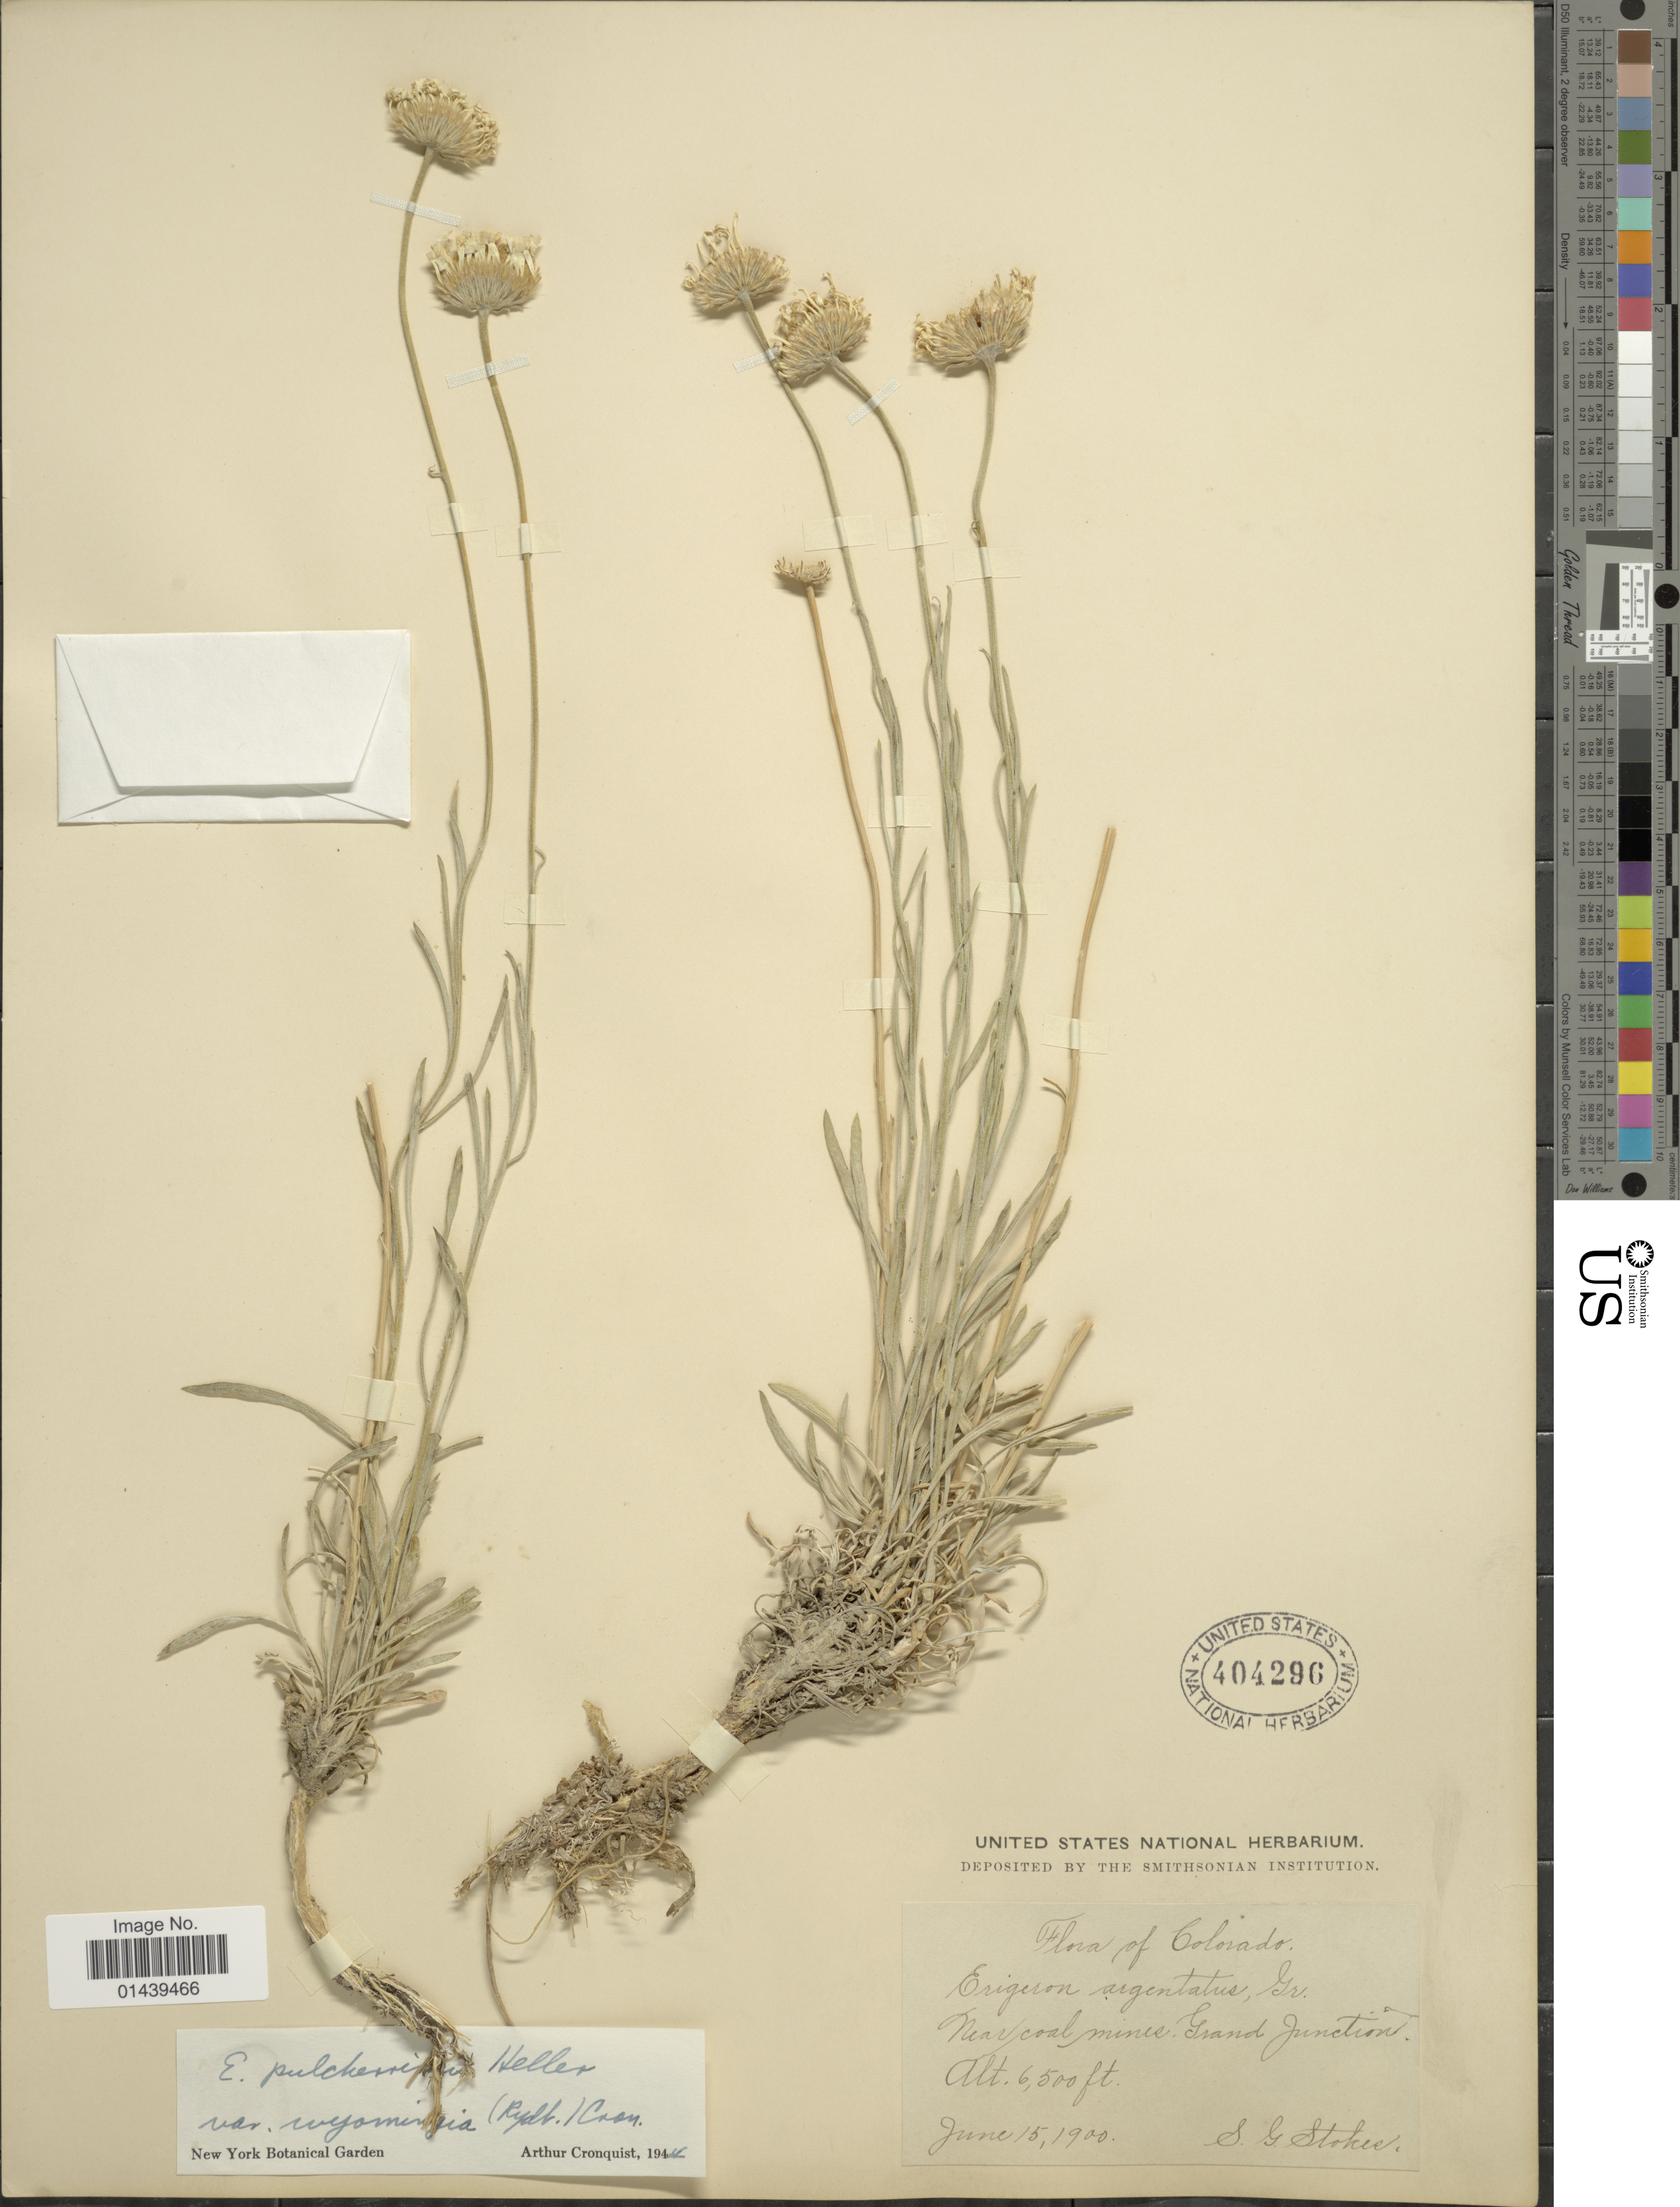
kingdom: Plantae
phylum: Tracheophyta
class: Magnoliopsida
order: Asterales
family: Asteraceae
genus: Erigeron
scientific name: Erigeron pulcherrimus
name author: A. Heller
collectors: S. G. Stokes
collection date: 1900-06-15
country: United States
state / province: Colorado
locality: Near coal mines. Grand Junction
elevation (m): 1981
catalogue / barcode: US 404296